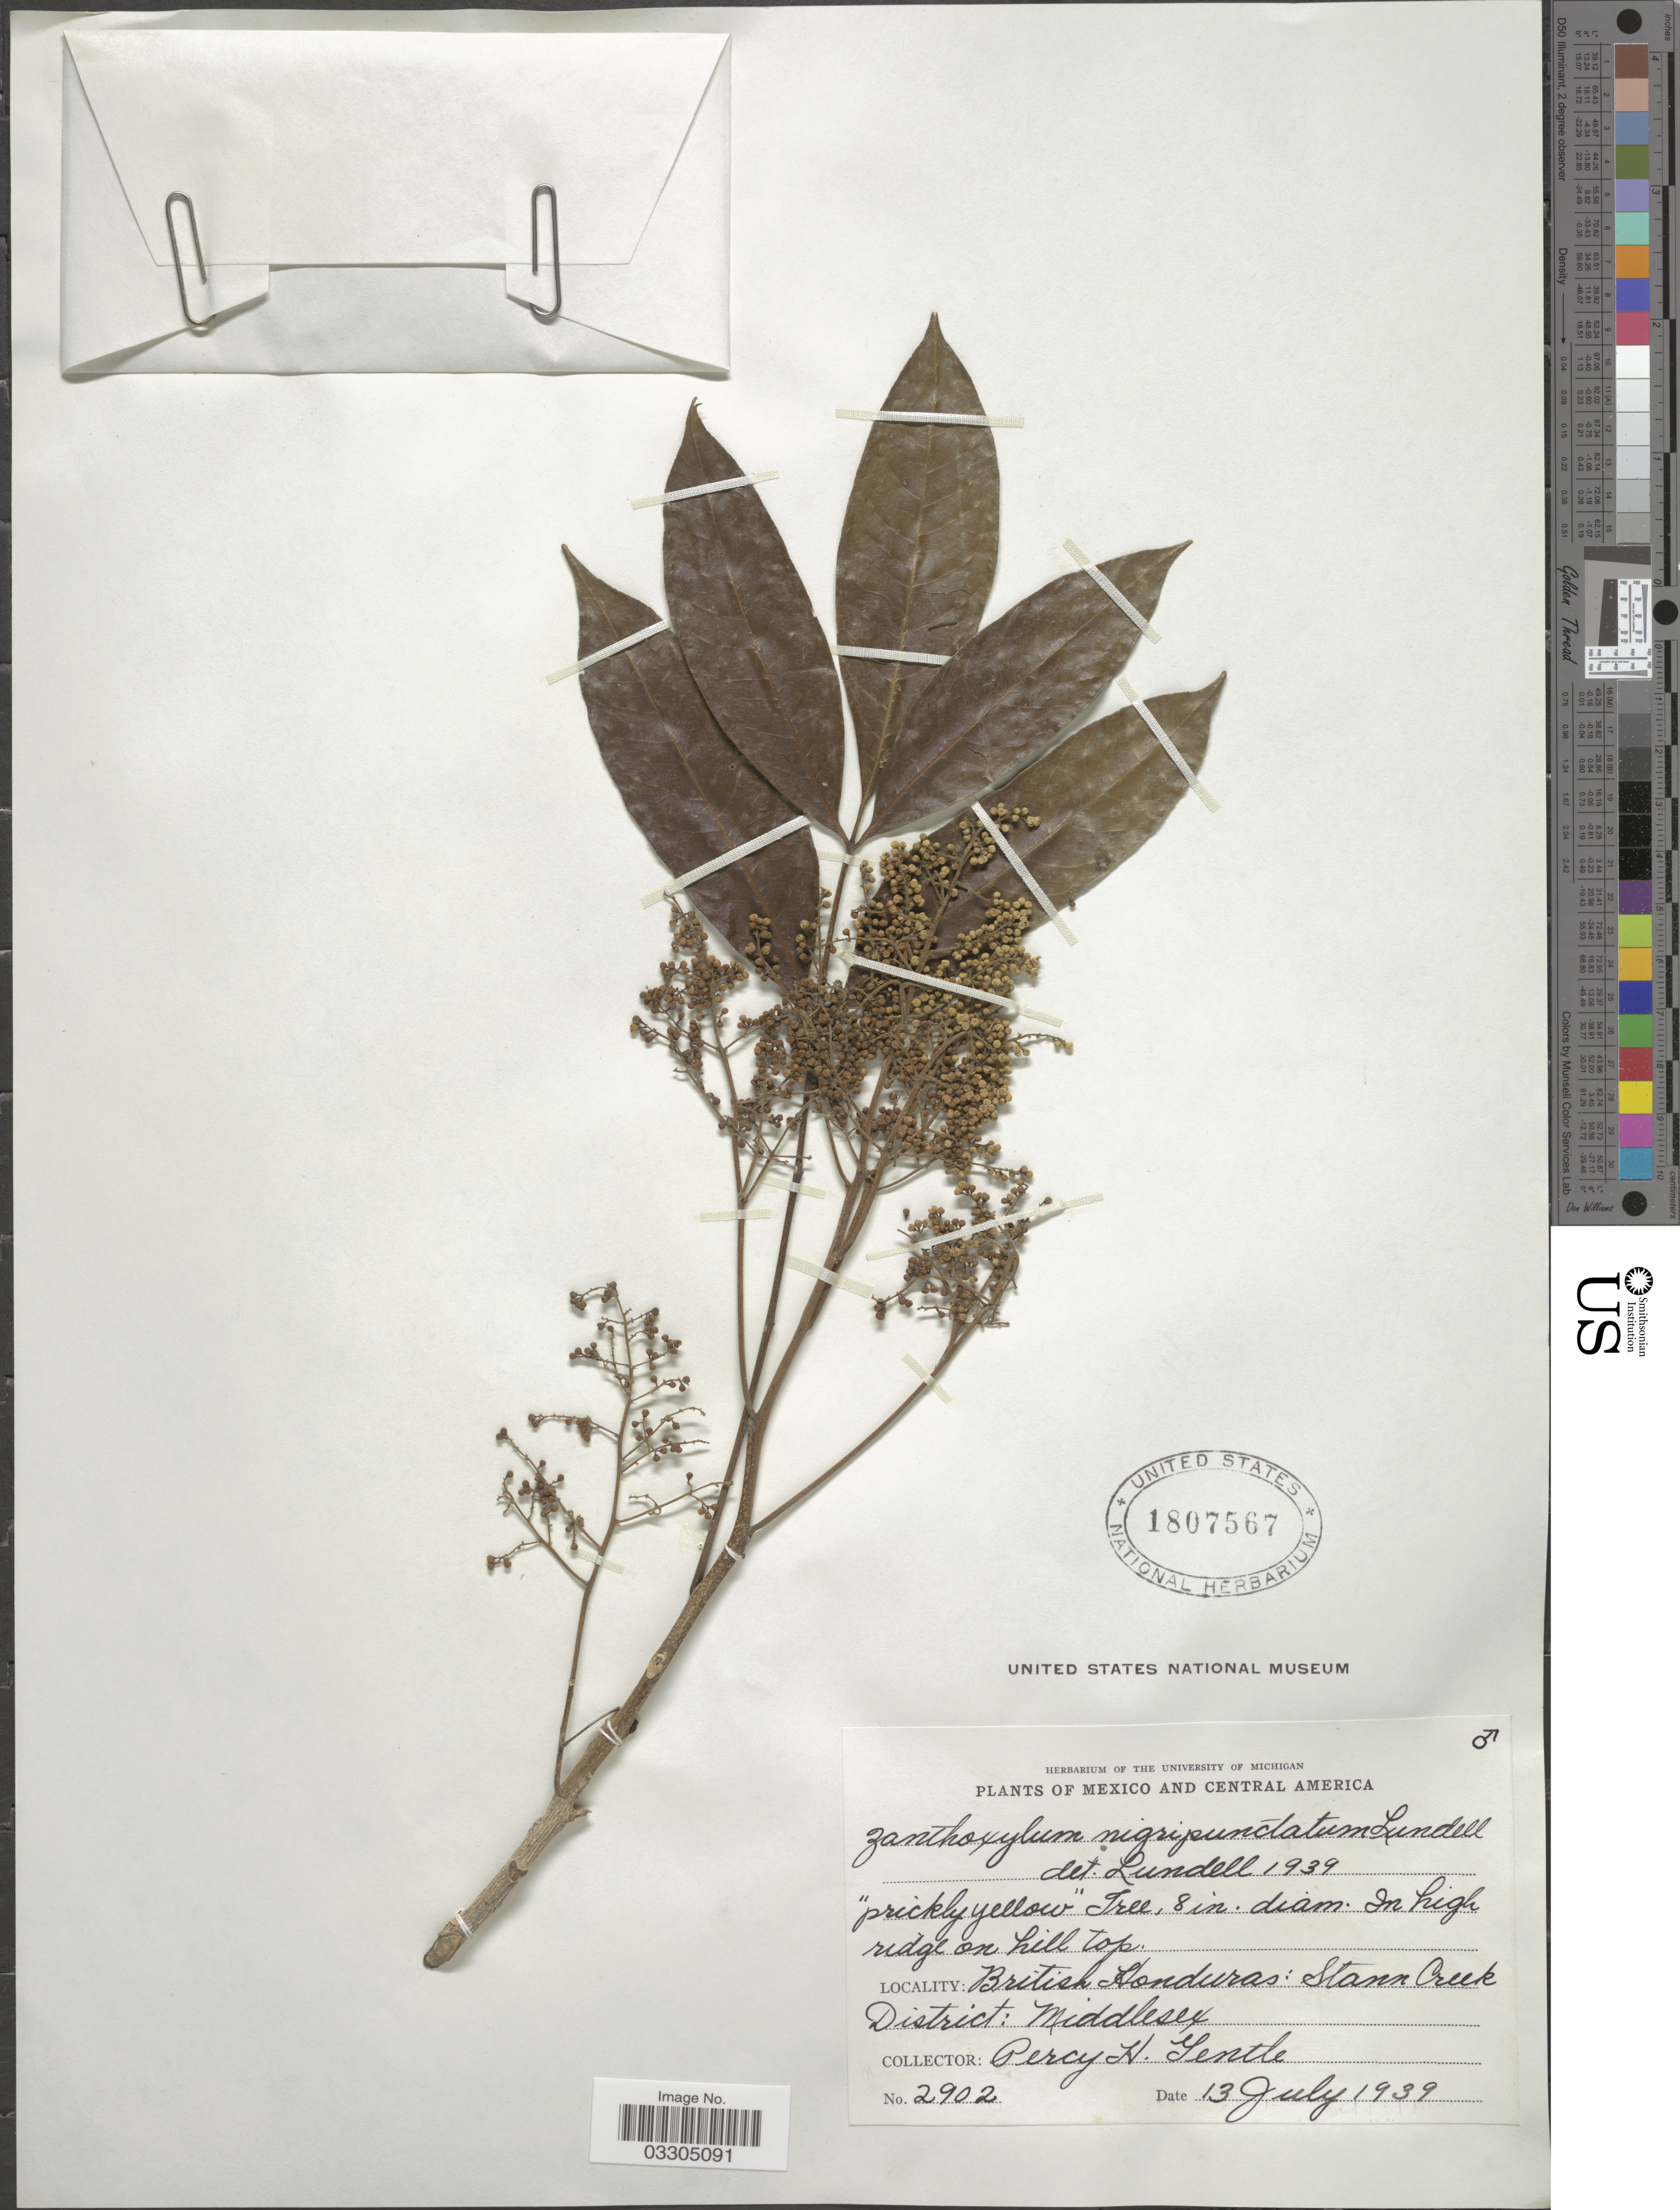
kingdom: Plantae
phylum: Tracheophyta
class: Magnoliopsida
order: Sapindales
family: Rutaceae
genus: Zanthoxylum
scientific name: Zanthoxylum mayanum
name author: Standl.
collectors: P. H. Gentle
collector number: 2902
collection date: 1939-07-13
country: Belize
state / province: Stann Creek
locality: British Honduras: Stann Creek District: Middlesex.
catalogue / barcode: US 1807567